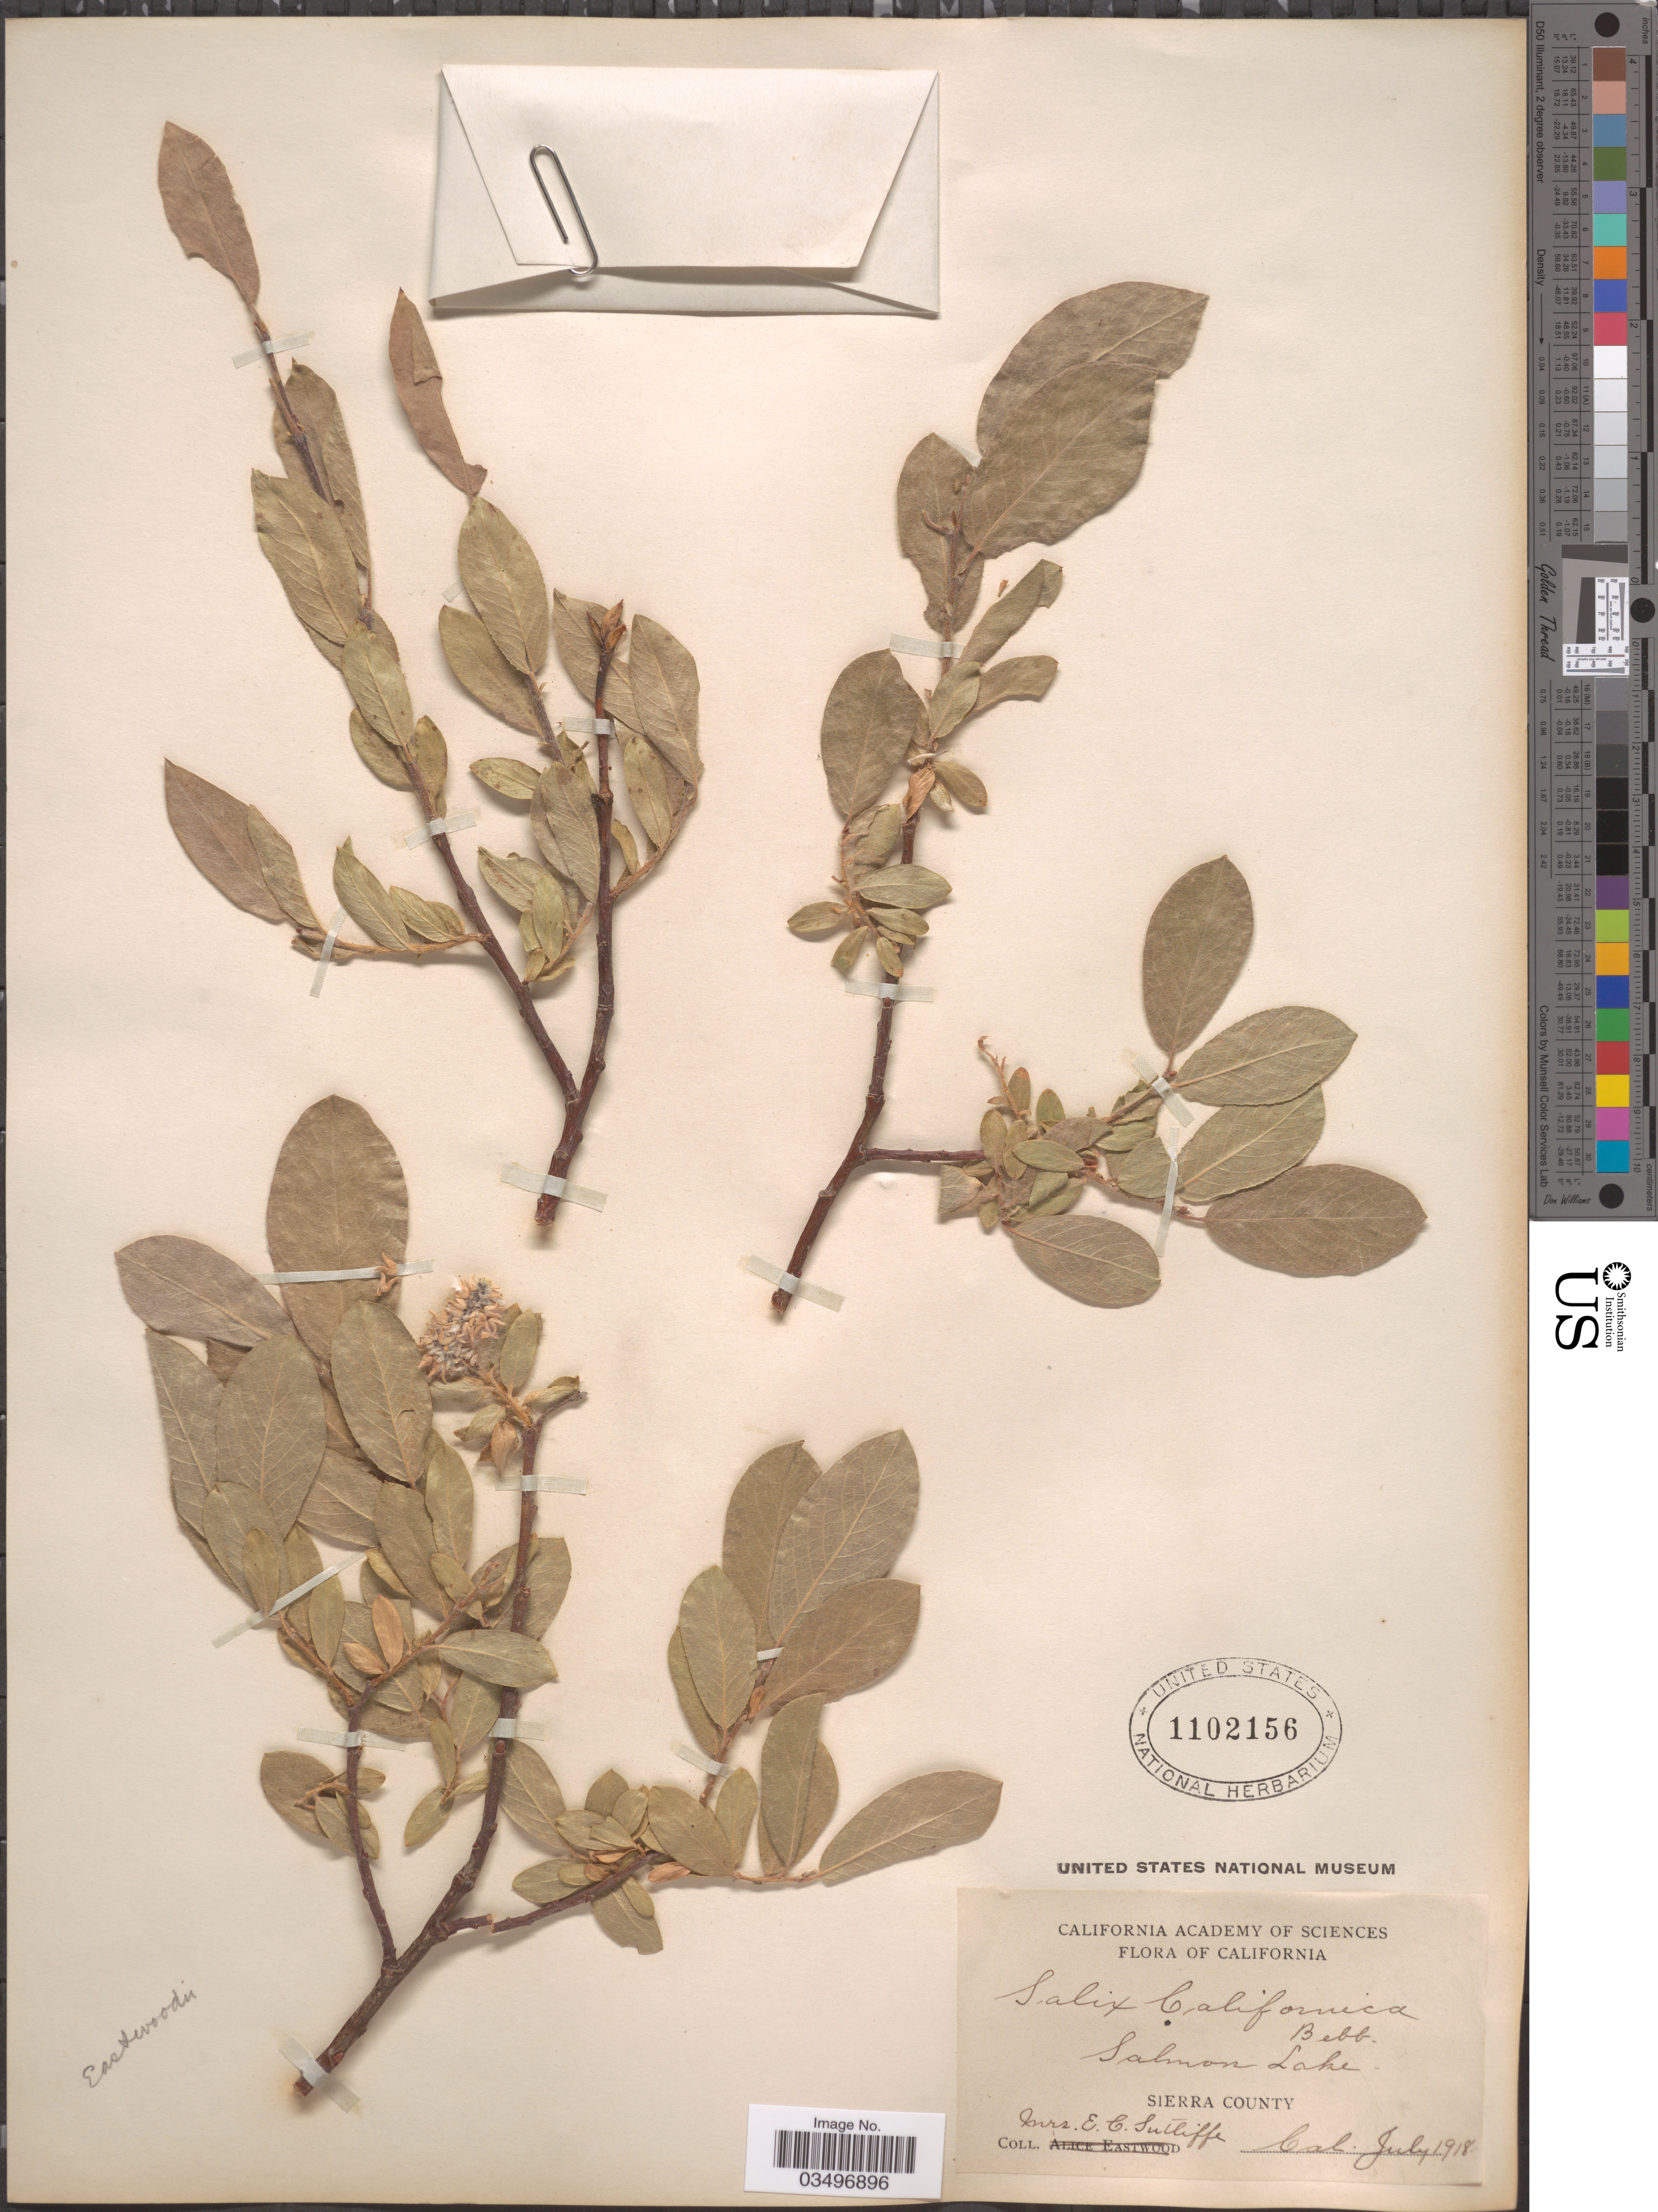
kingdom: Plantae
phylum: Tracheophyta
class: Magnoliopsida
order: Malpighiales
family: Salicaceae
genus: Salix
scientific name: Salix eastwoodiae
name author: Cockerell ex A. Heller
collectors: E. Sutliffe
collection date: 1918-07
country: United States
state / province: California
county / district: Sierra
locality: Salmon Lake. Sierra County.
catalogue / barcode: US 1102156